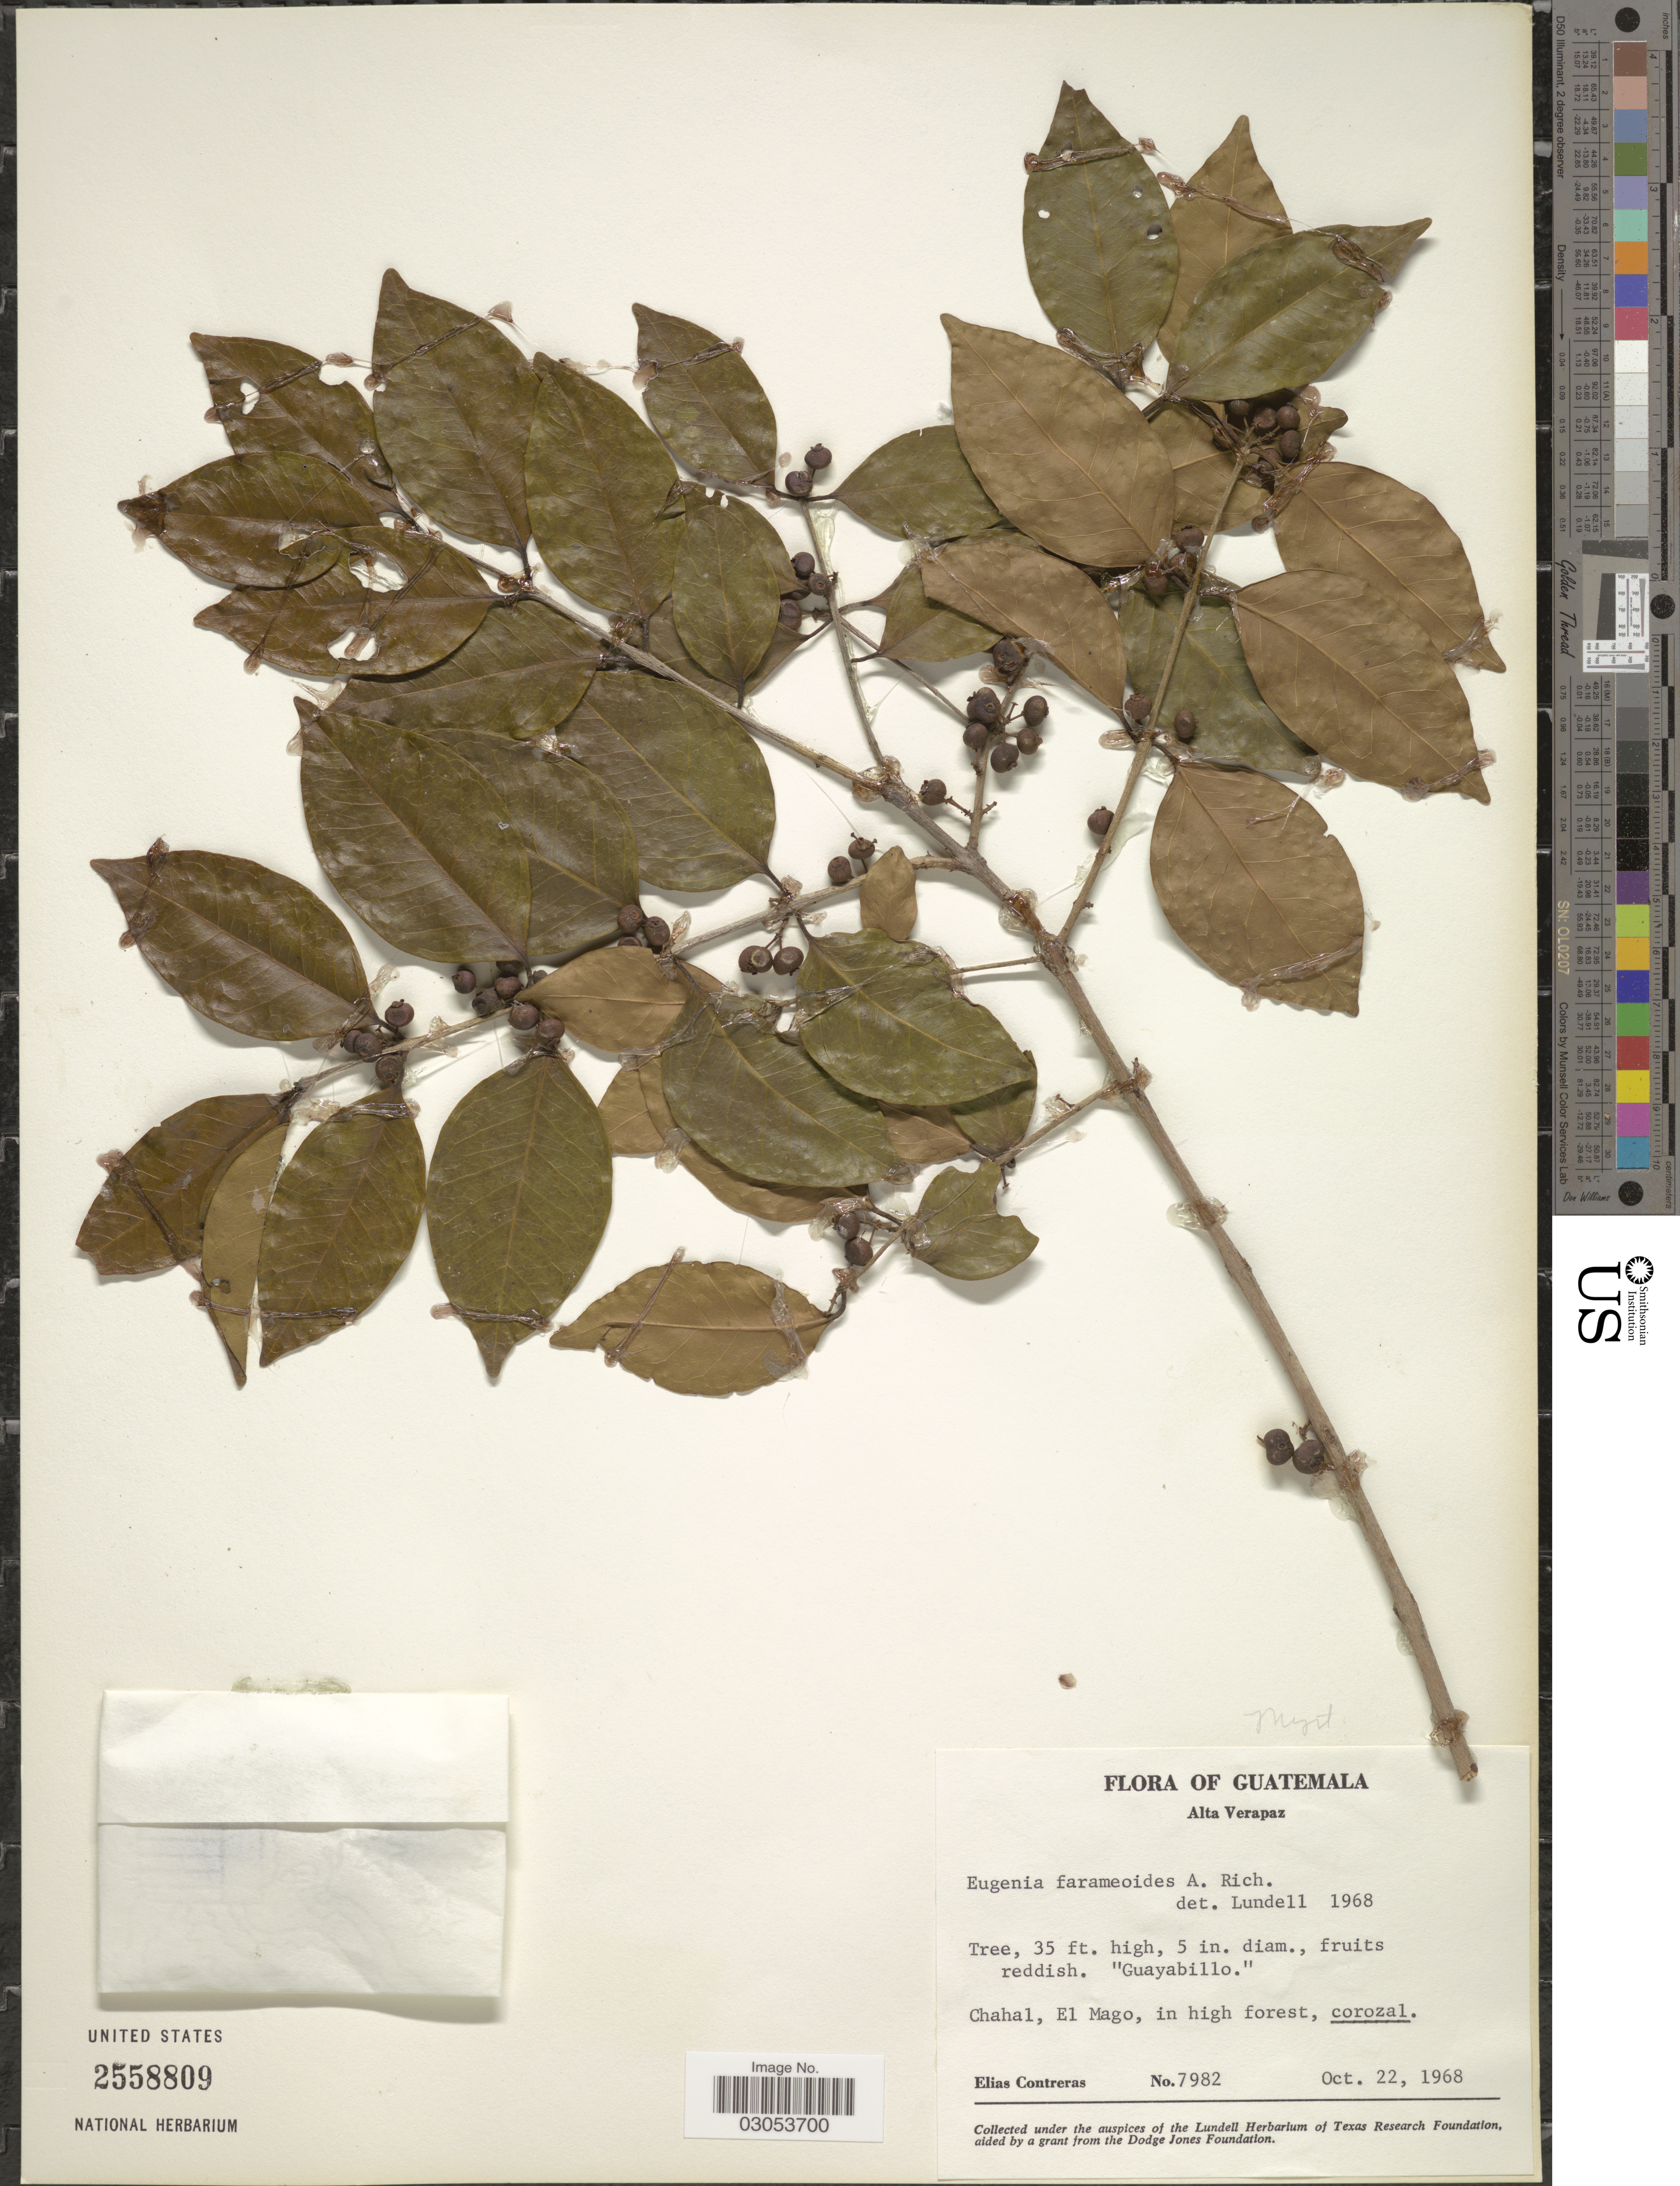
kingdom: Plantae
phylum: Tracheophyta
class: Magnoliopsida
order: Myrtales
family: Myrtaceae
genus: Eugenia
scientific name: Eugenia farameoides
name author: A. Rich.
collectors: E. Contreras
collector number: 7982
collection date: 1968-10-22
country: Guatemala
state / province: Alta Verapaz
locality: Chahal, El Mago, in high forest, corozal.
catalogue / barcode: US 2558809